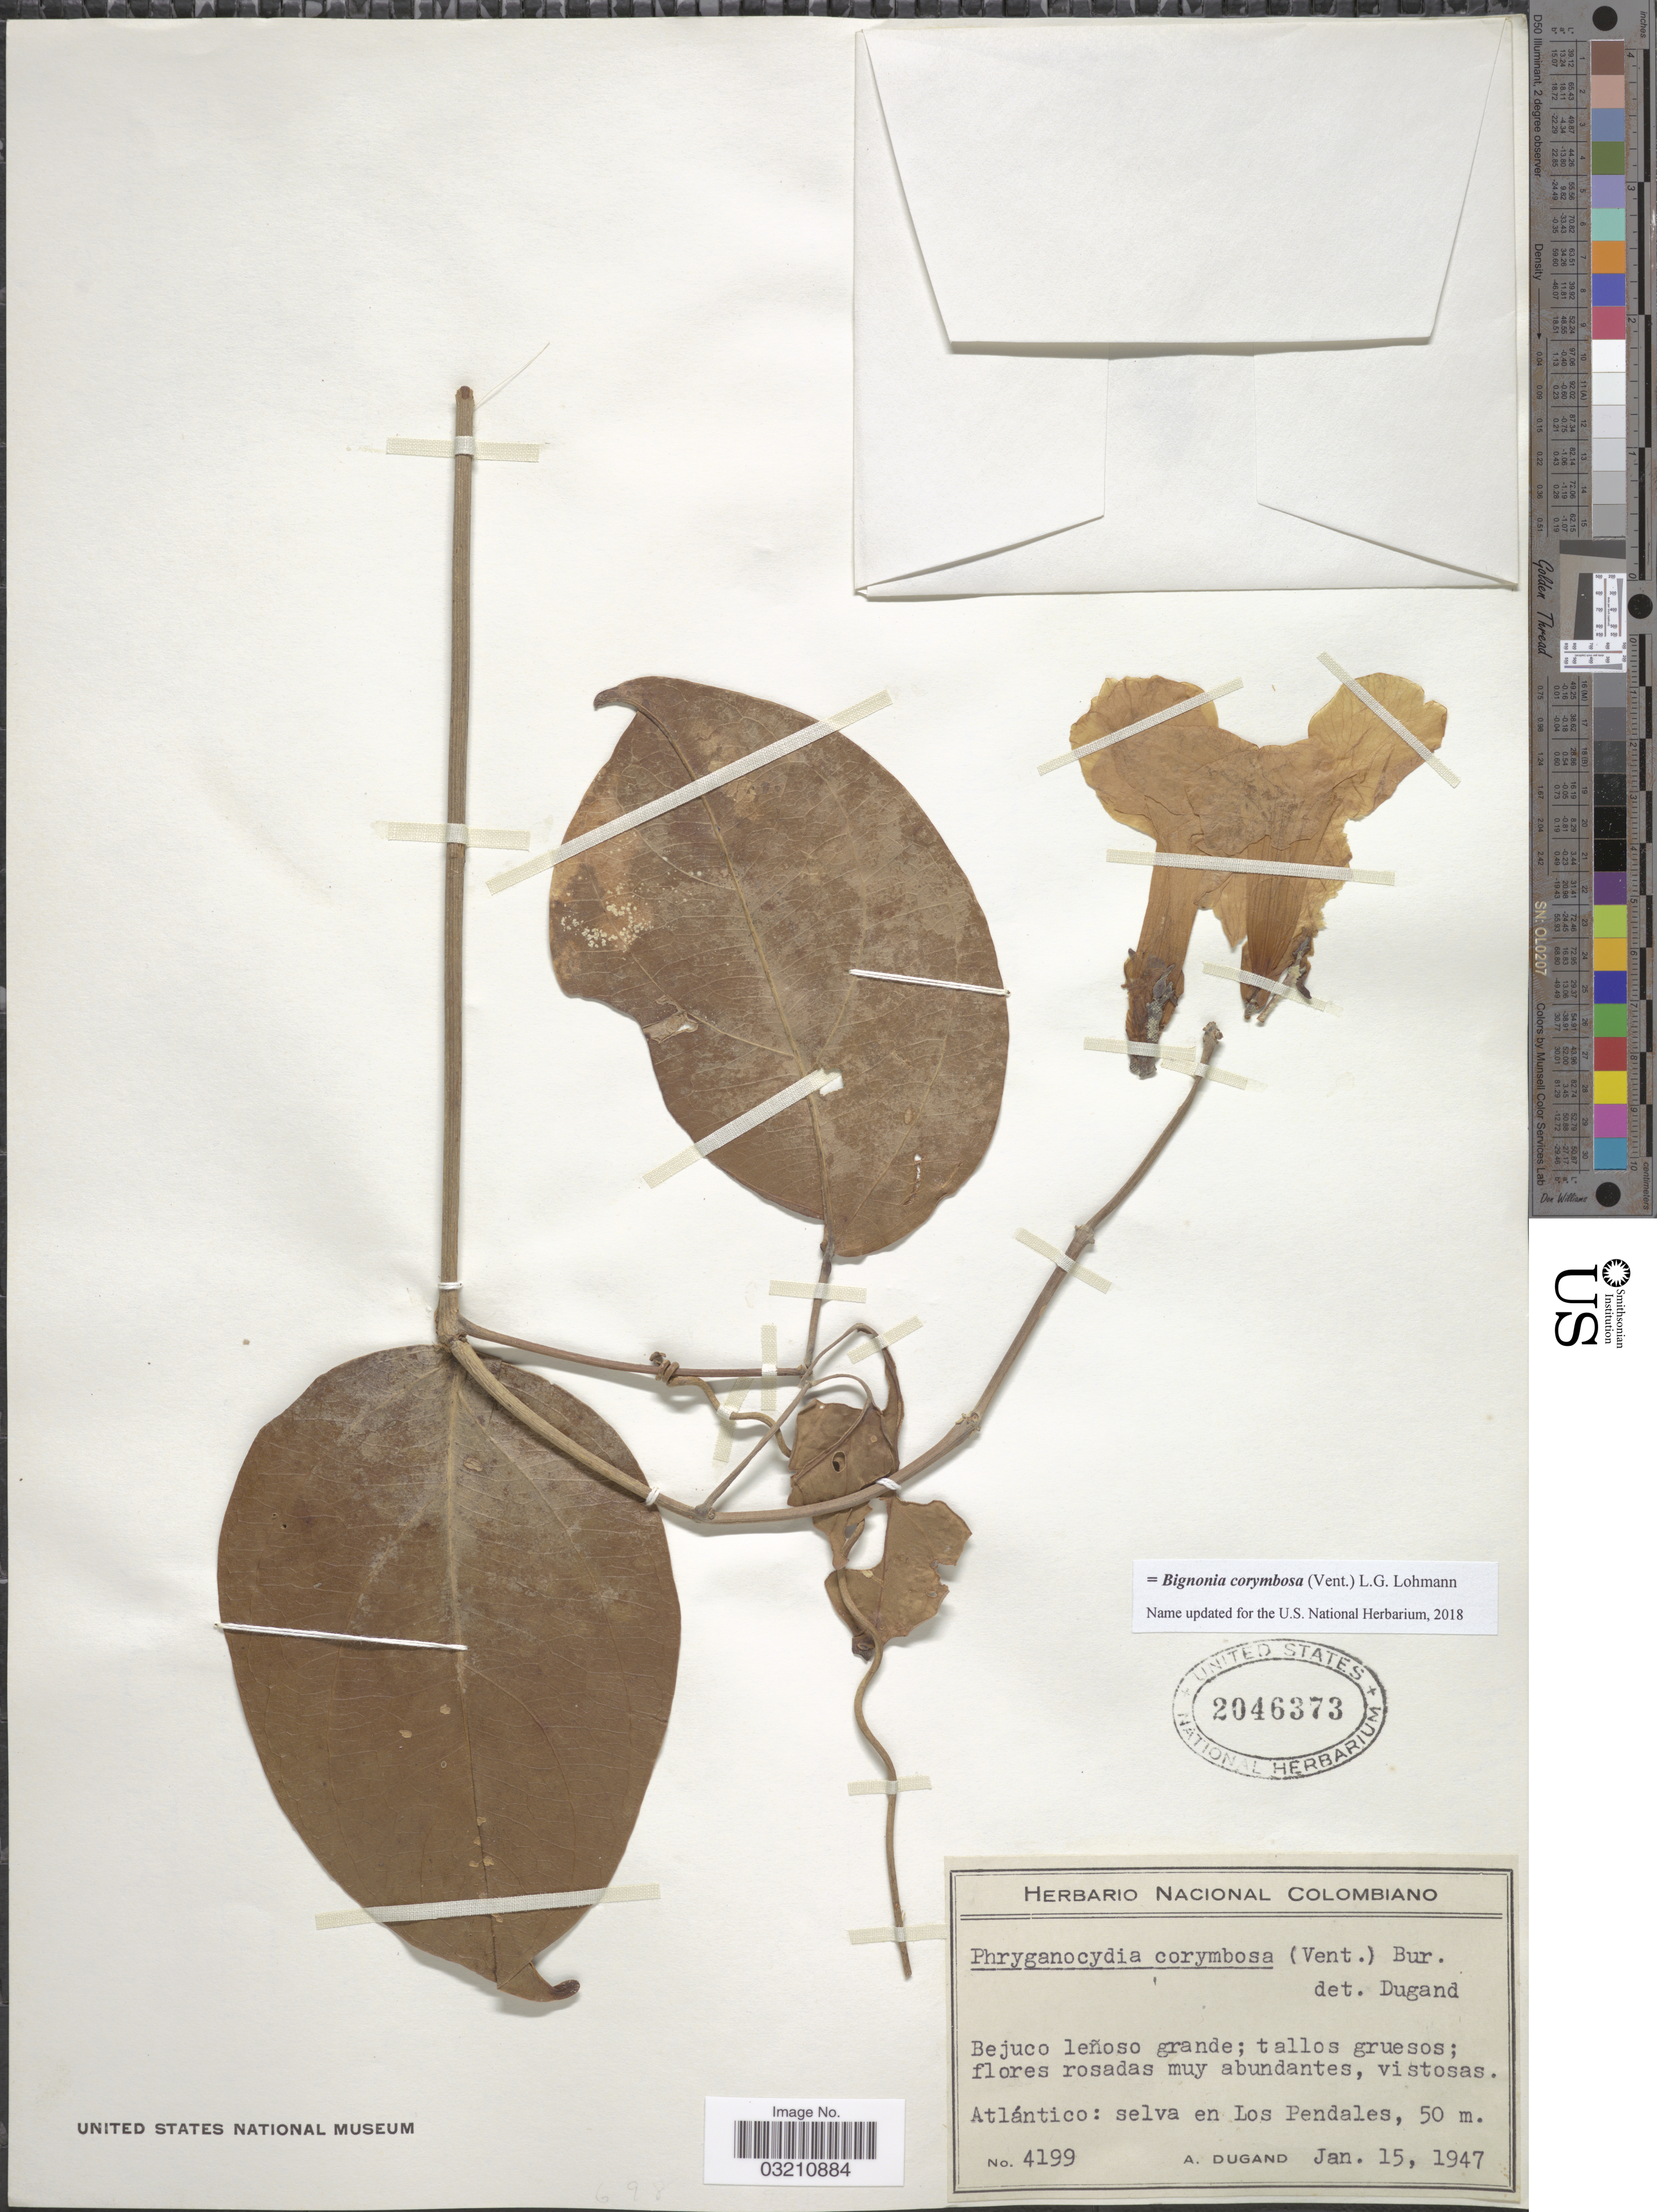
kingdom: Plantae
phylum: Tracheophyta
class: Magnoliopsida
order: Lamiales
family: Bignoniaceae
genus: Bignonia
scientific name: Bignonia corymbosa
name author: (Vent.) L.G. Lohmann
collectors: A. Dugand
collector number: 4199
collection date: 1947-01-15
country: Colombia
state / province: Atlántico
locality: Selva en Los Pendales.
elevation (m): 50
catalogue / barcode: US 2046373